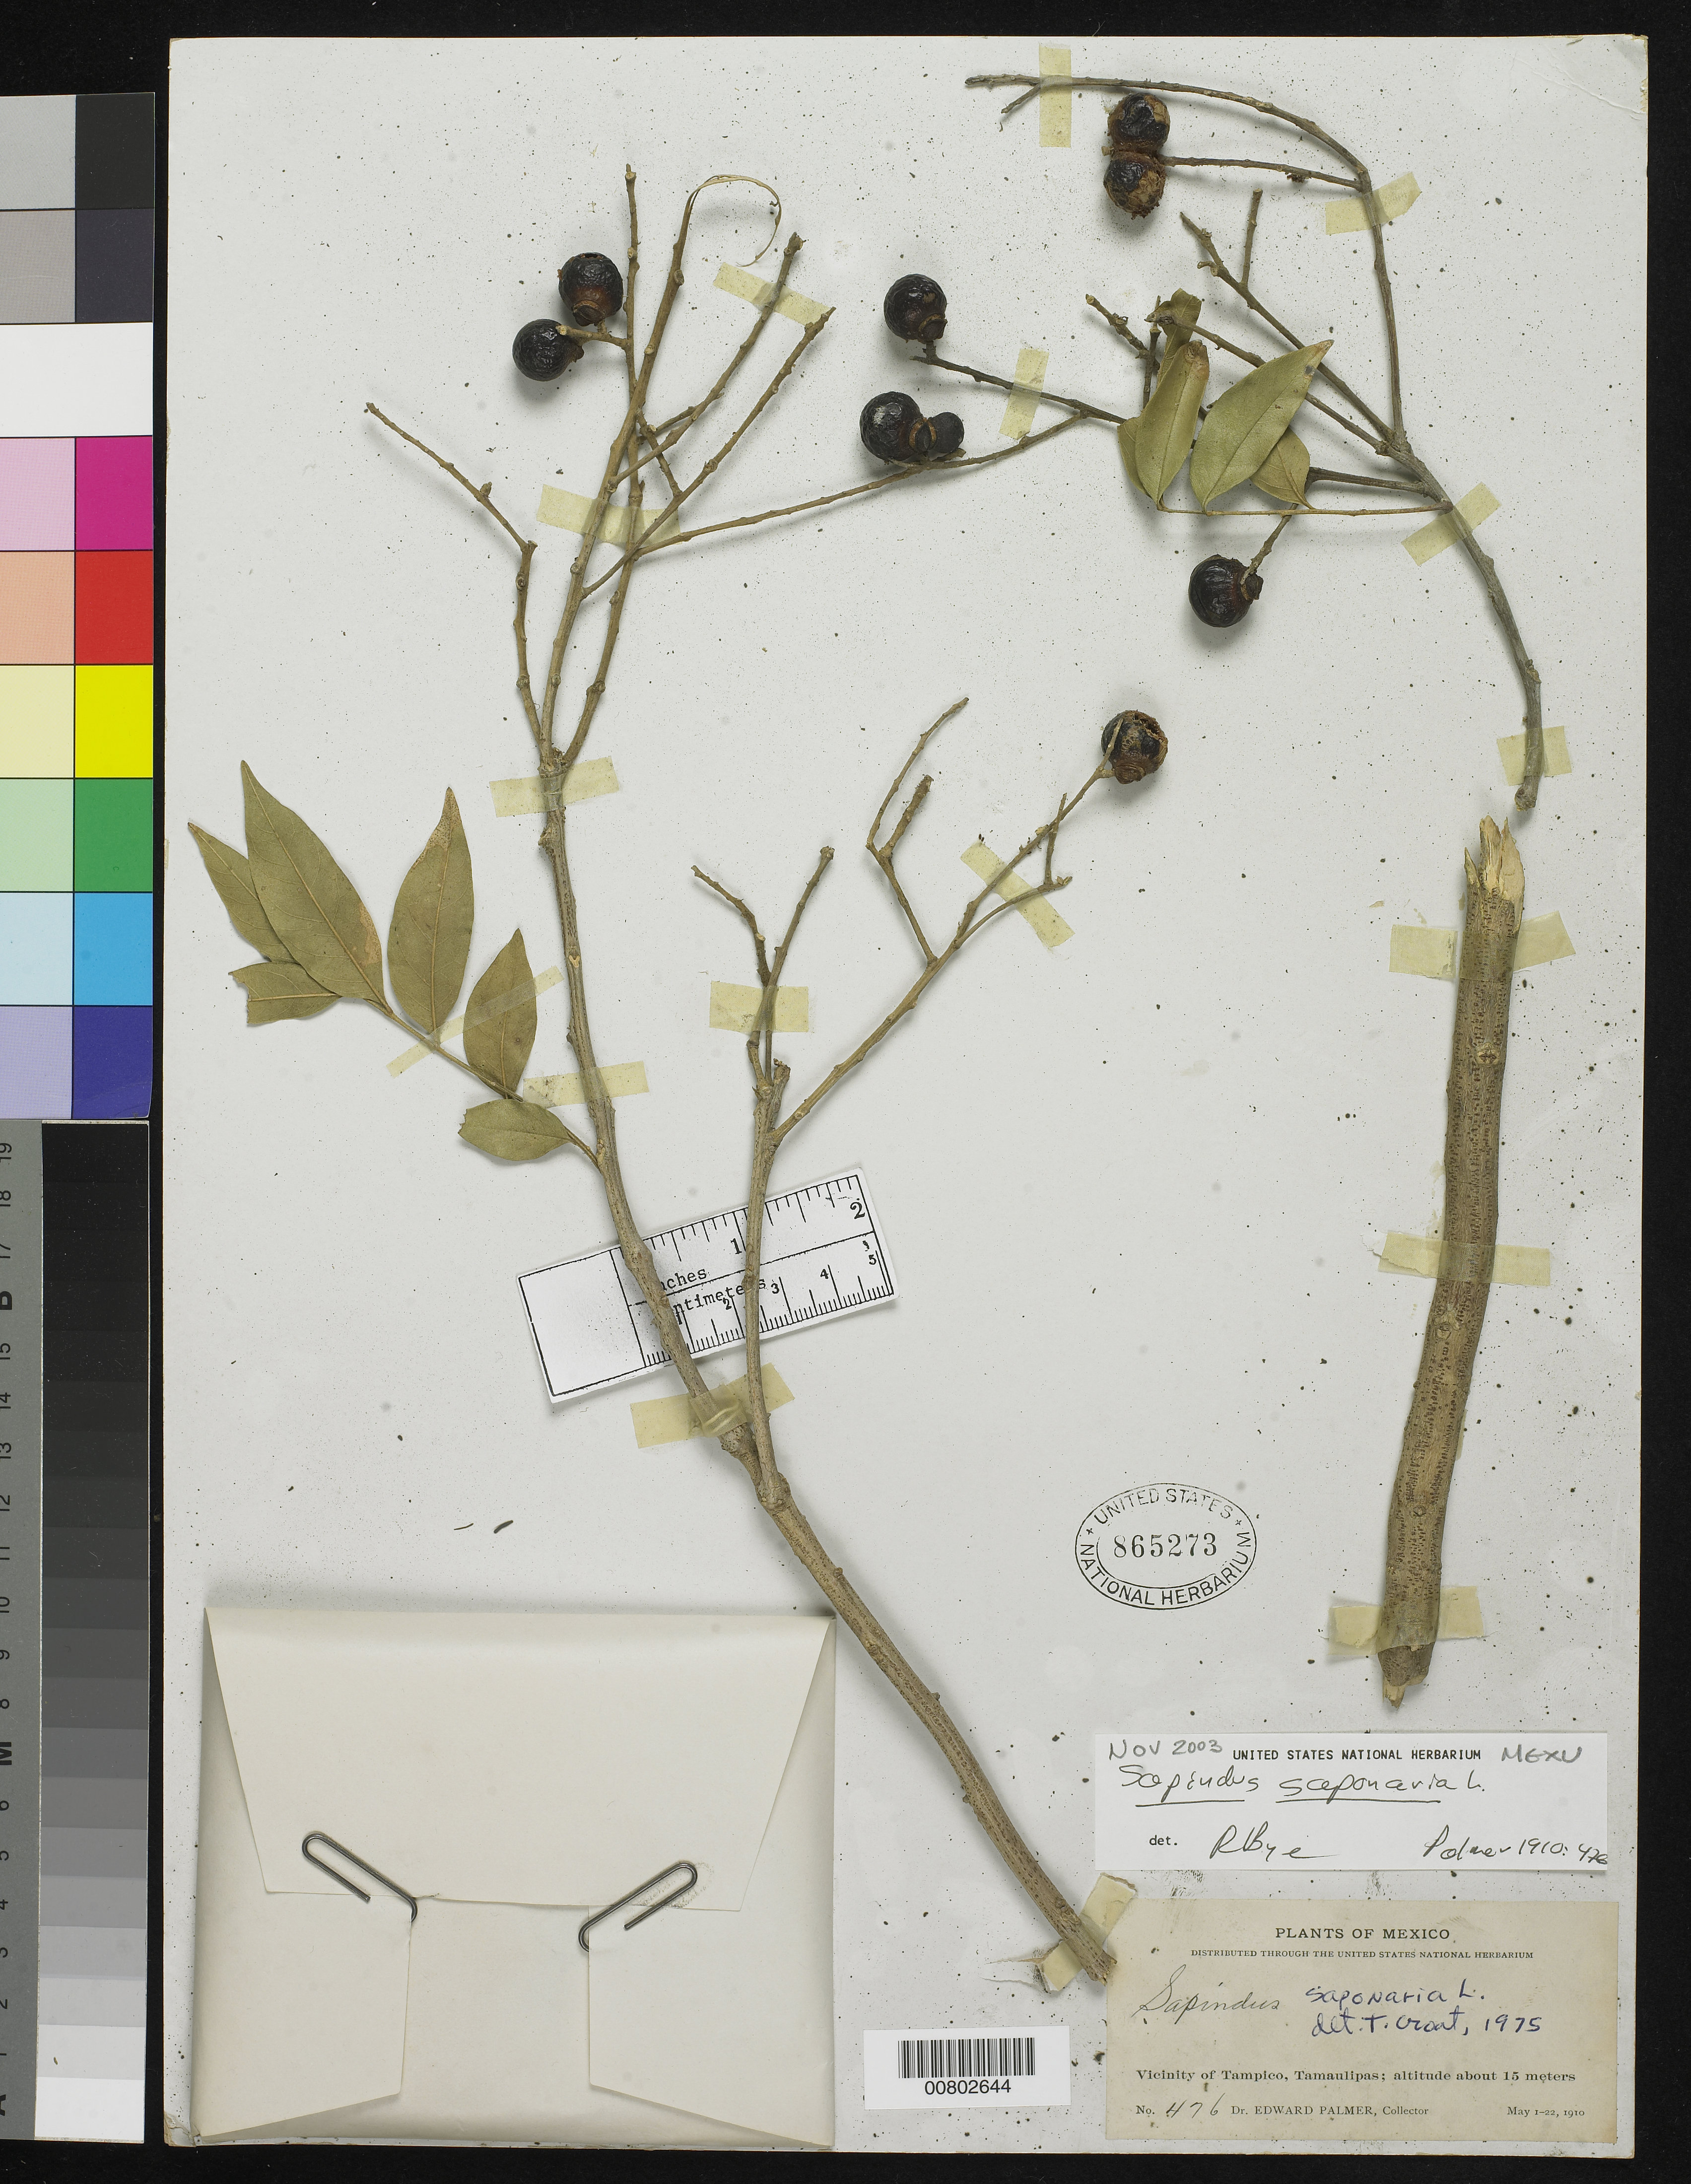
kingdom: Plantae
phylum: Tracheophyta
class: Magnoliopsida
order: Sapindales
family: Sapindaceae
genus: Sapindus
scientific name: Sapindus saponaria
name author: L.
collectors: E. Palmer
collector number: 476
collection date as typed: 01 May 1910 to 22 May 1910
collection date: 1910-05-01/1910-05-22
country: Mexico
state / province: Tamaulipas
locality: Vicinity of Tampico, Tamaulipas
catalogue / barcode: US 865273